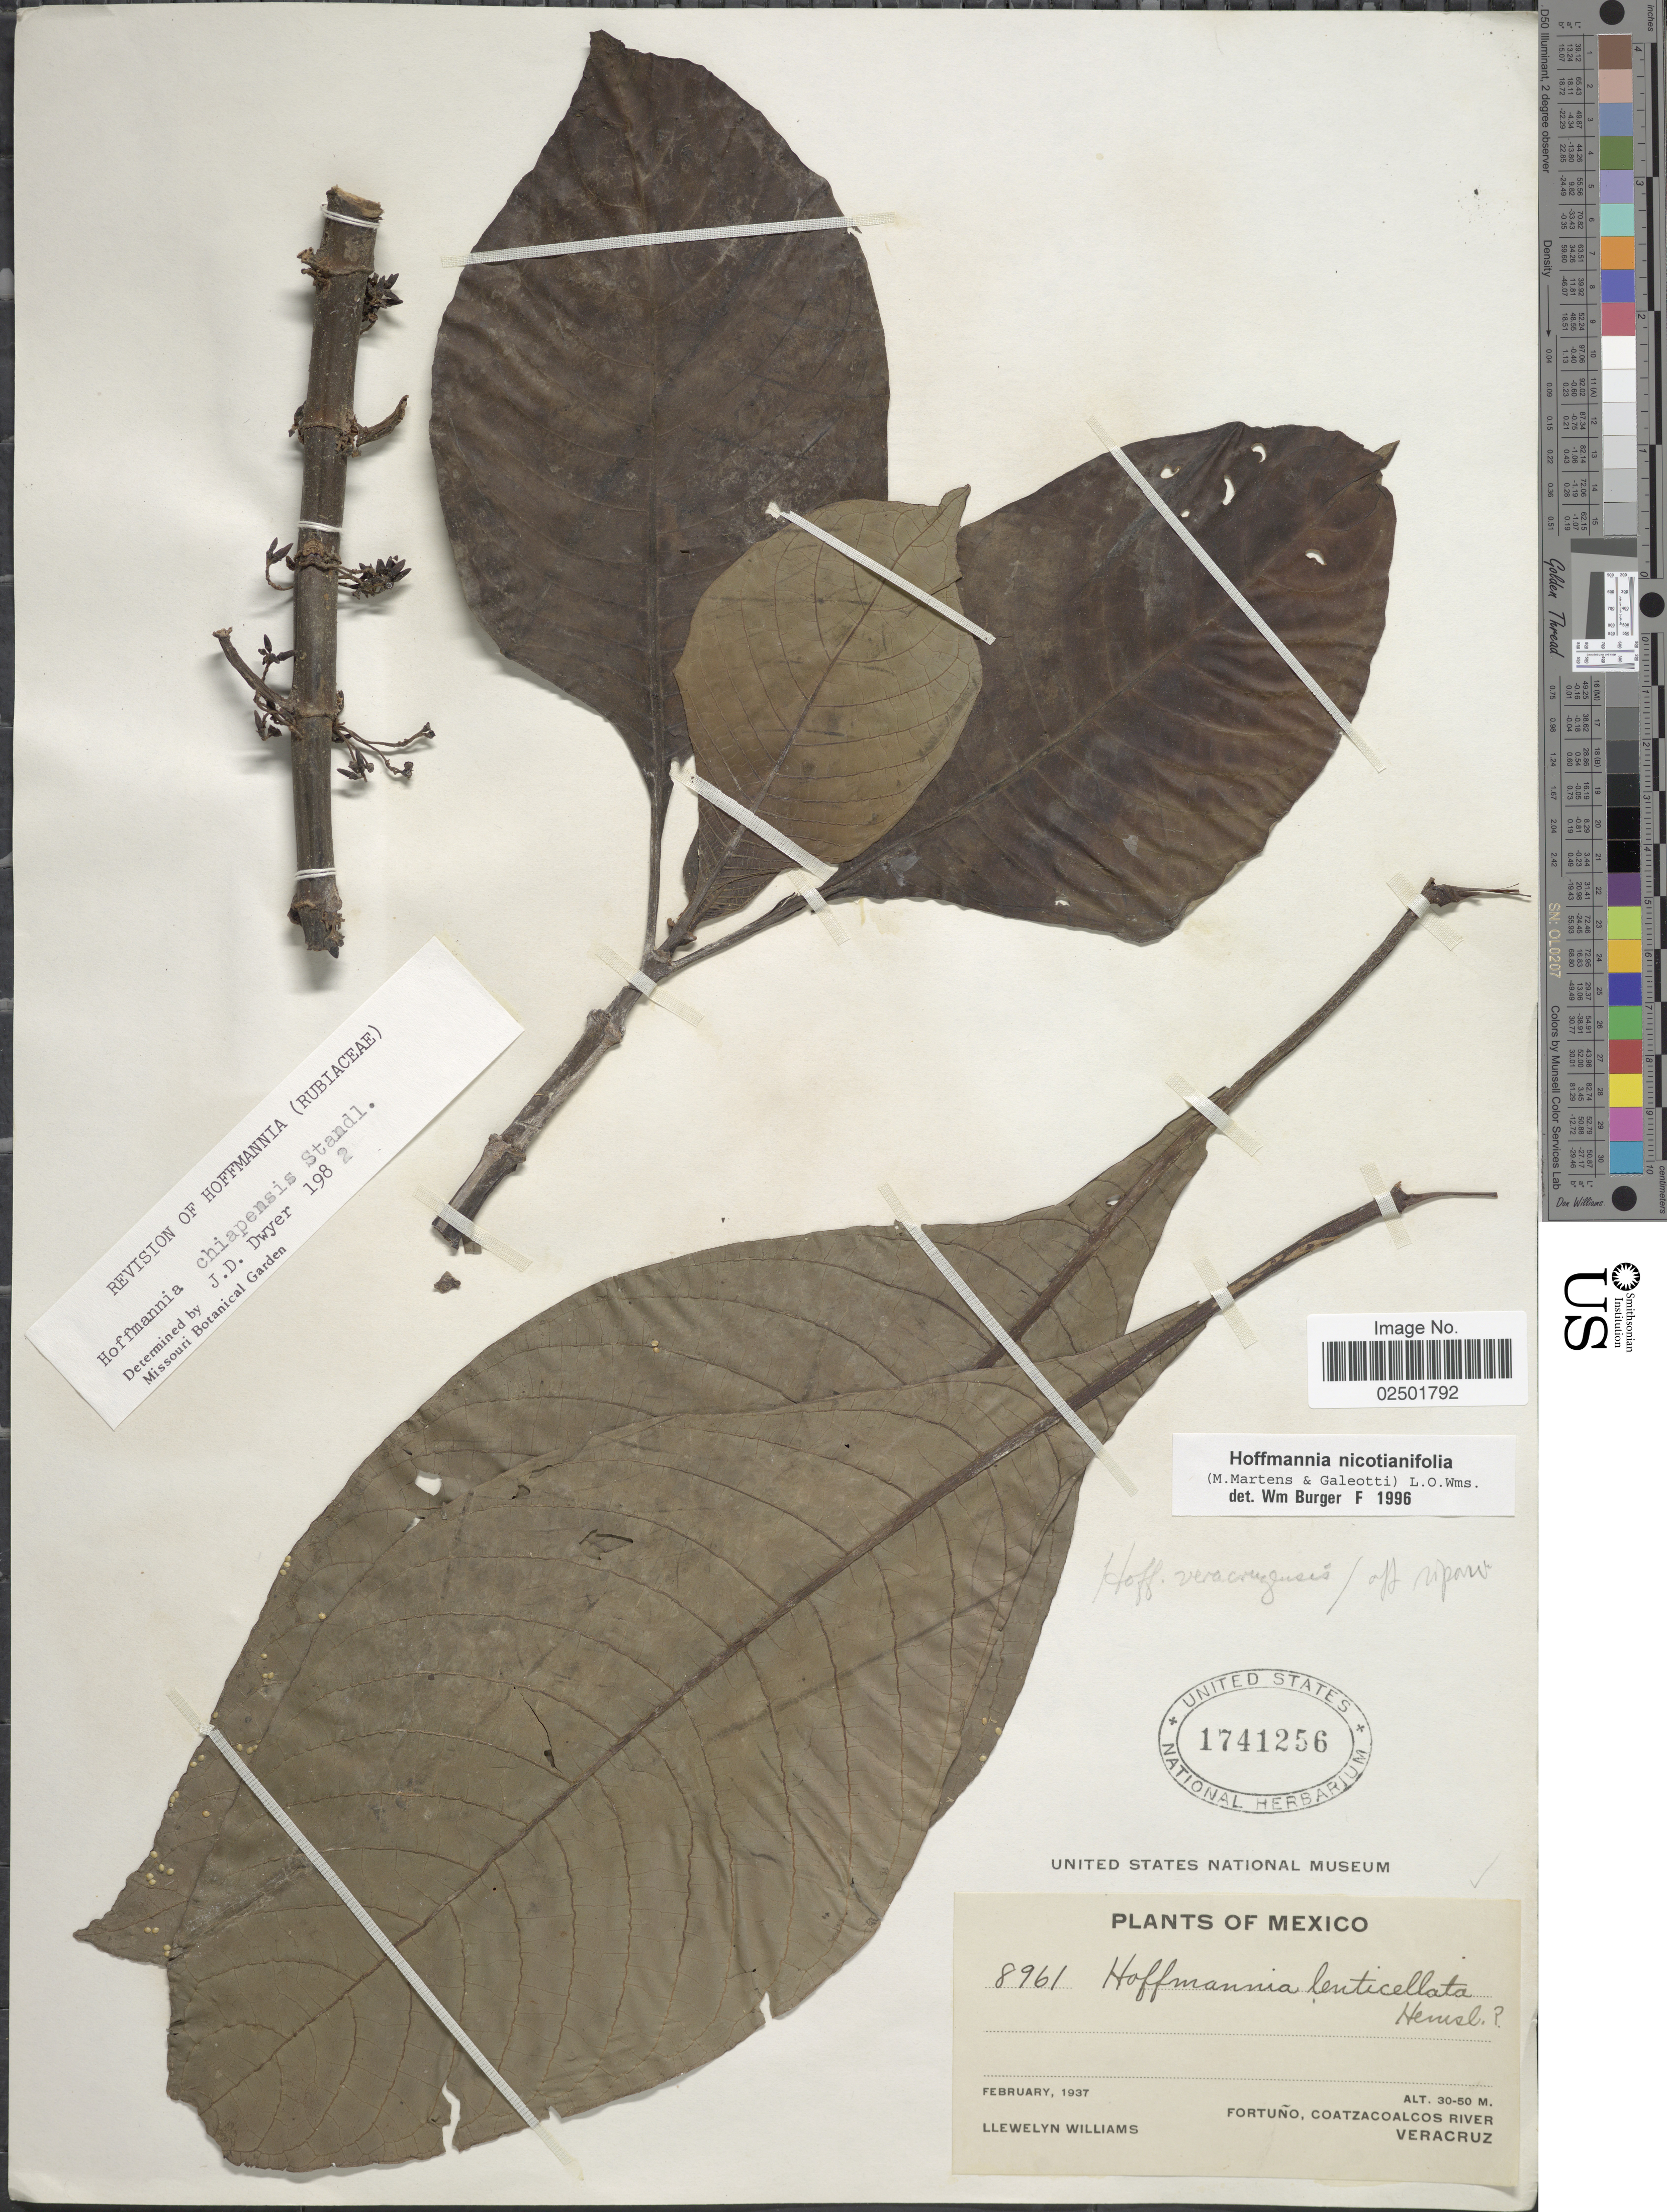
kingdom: Plantae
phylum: Tracheophyta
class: Magnoliopsida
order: Gentianales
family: Rubiaceae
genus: Hoffmannia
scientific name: Hoffmannia nicotianifolia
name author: (M. Martens & Galeoti) L.O. Williams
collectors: Ll. Williams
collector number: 8961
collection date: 1937-02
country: Mexico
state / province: Veracruz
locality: Fortuño, Coatzacoalcos River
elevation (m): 30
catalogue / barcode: US 1741256